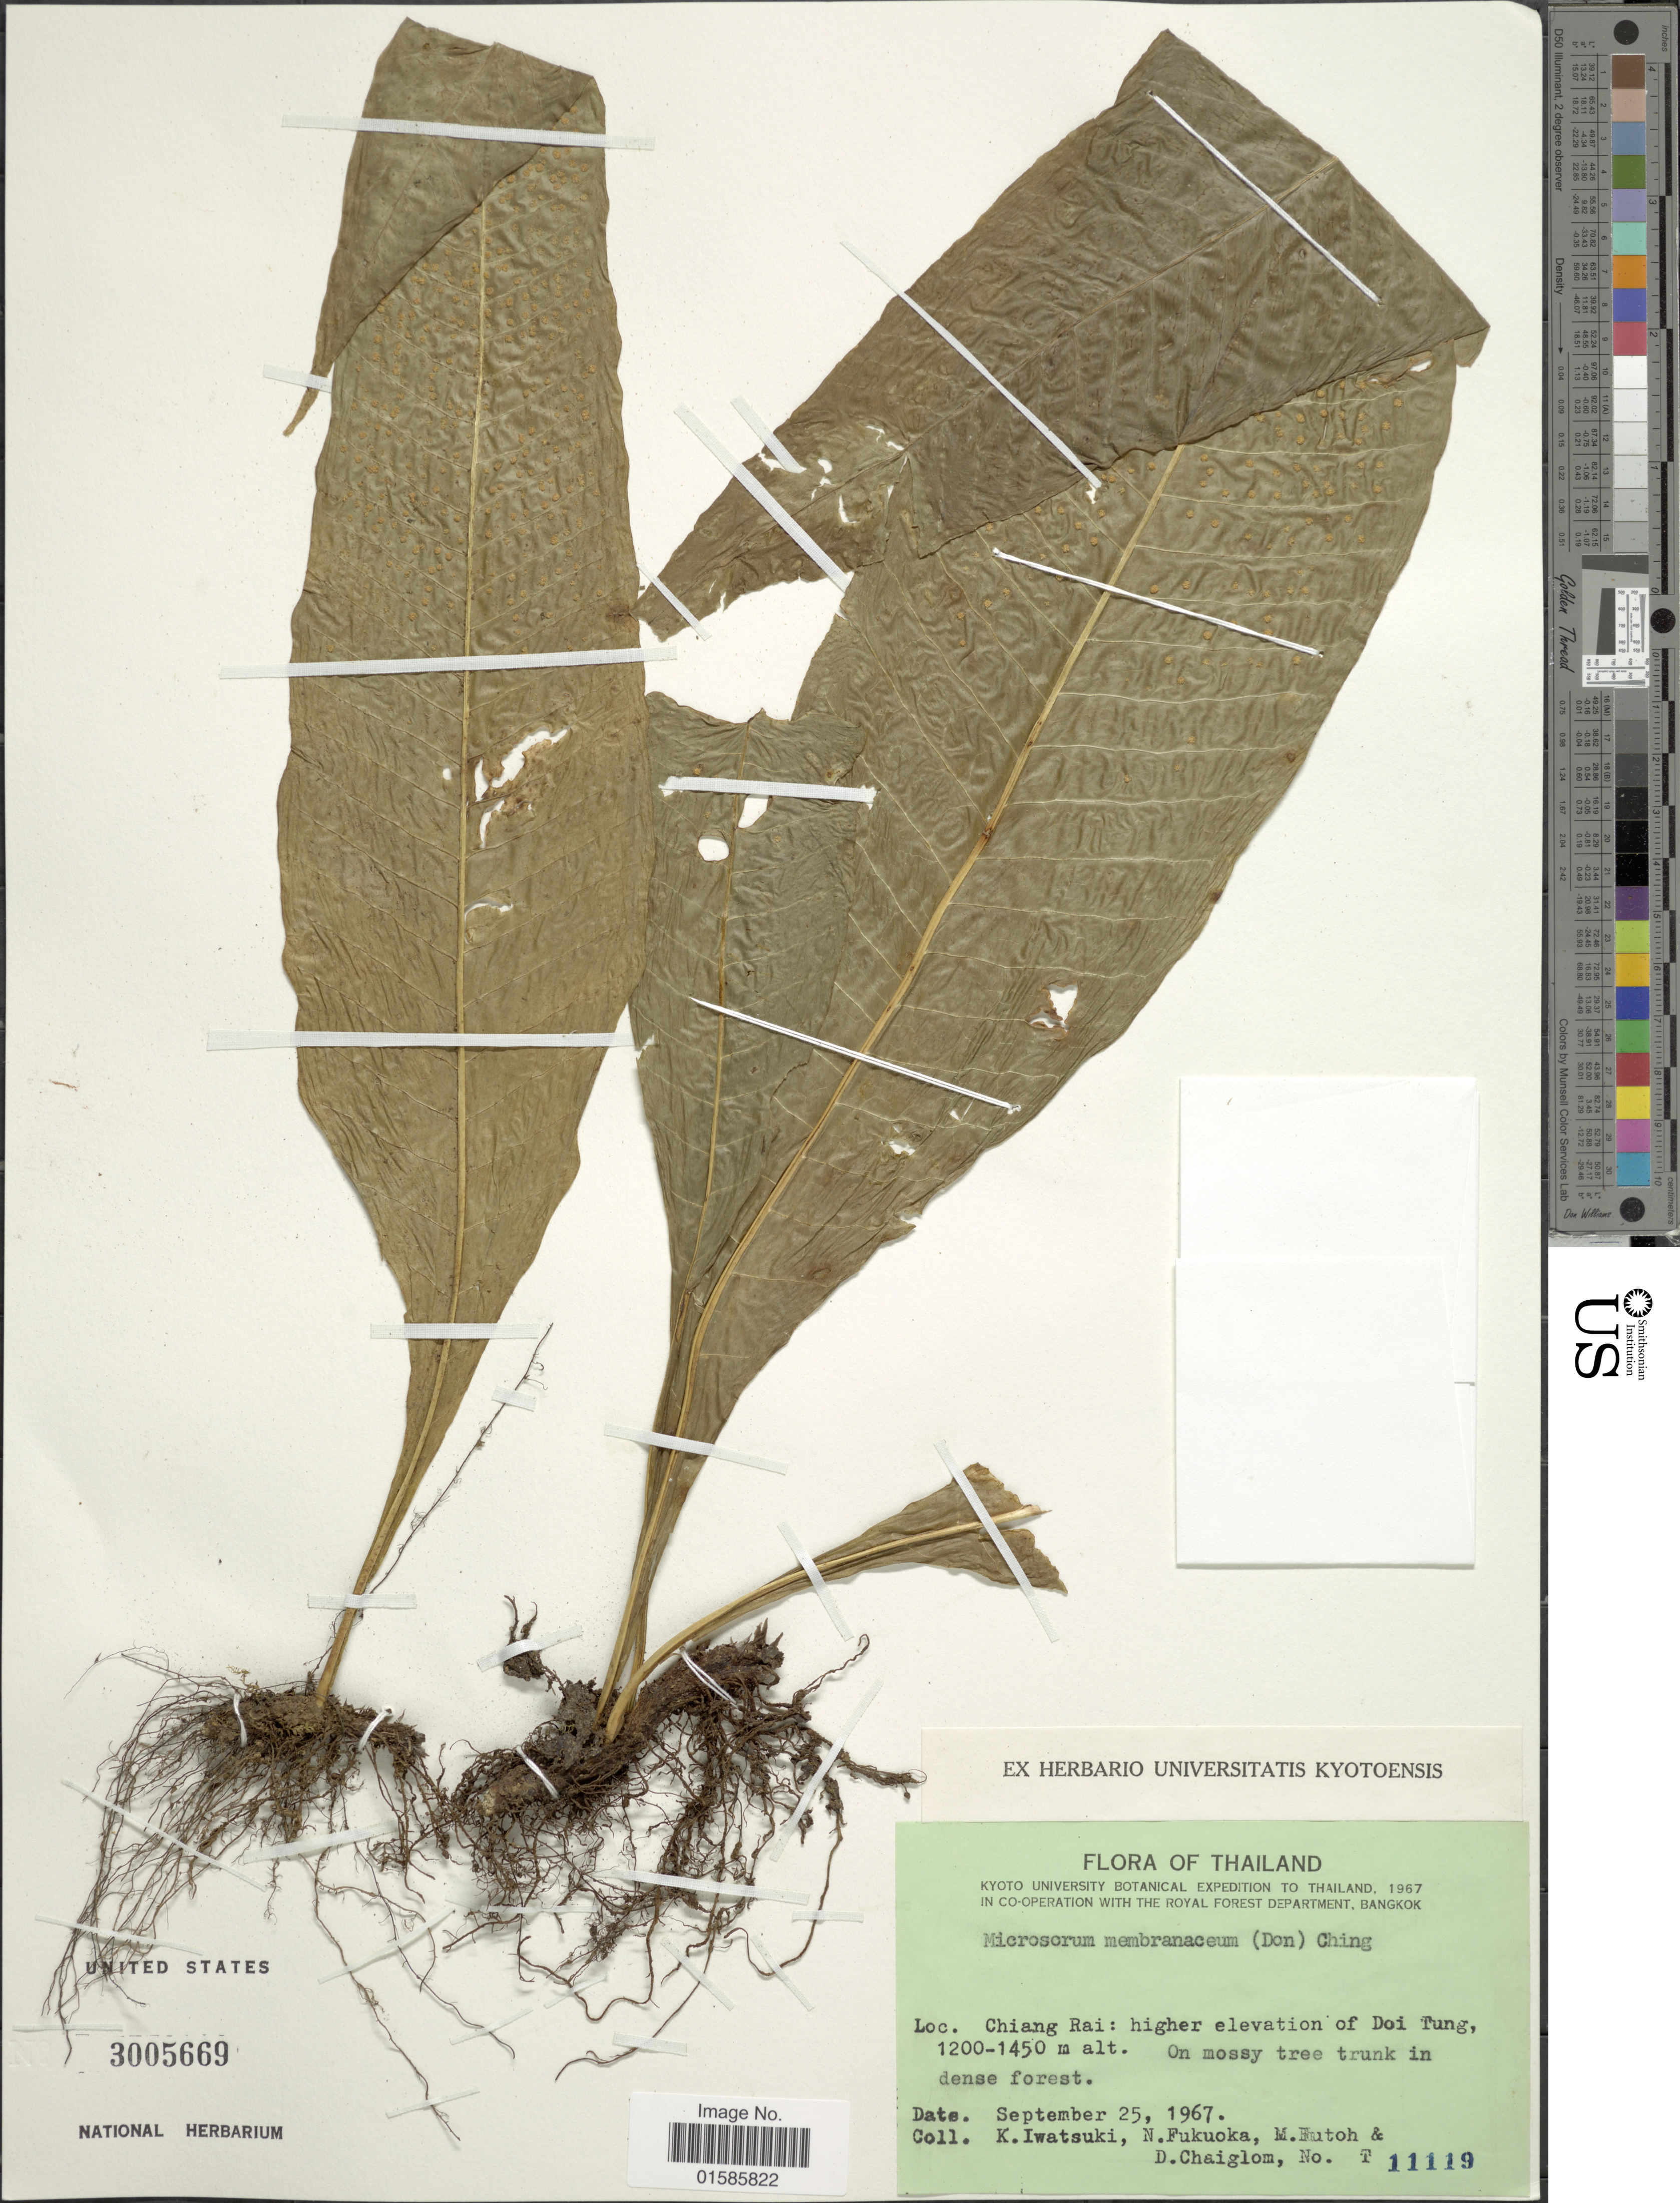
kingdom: Plantae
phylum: Tracheophyta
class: Polypodiopsida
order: Polypodiales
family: Polypodiaceae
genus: Microsorum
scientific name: Microsorum membranaceum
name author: (D. Don) Ching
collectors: K. Iwatsuki, N. Fukuoka, M. Hutoh & D. Chaiglom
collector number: T 11119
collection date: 1967-09-25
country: Thailand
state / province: Chiang Rai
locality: Higher elevation of Doi Tung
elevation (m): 1200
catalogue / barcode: US 3005669